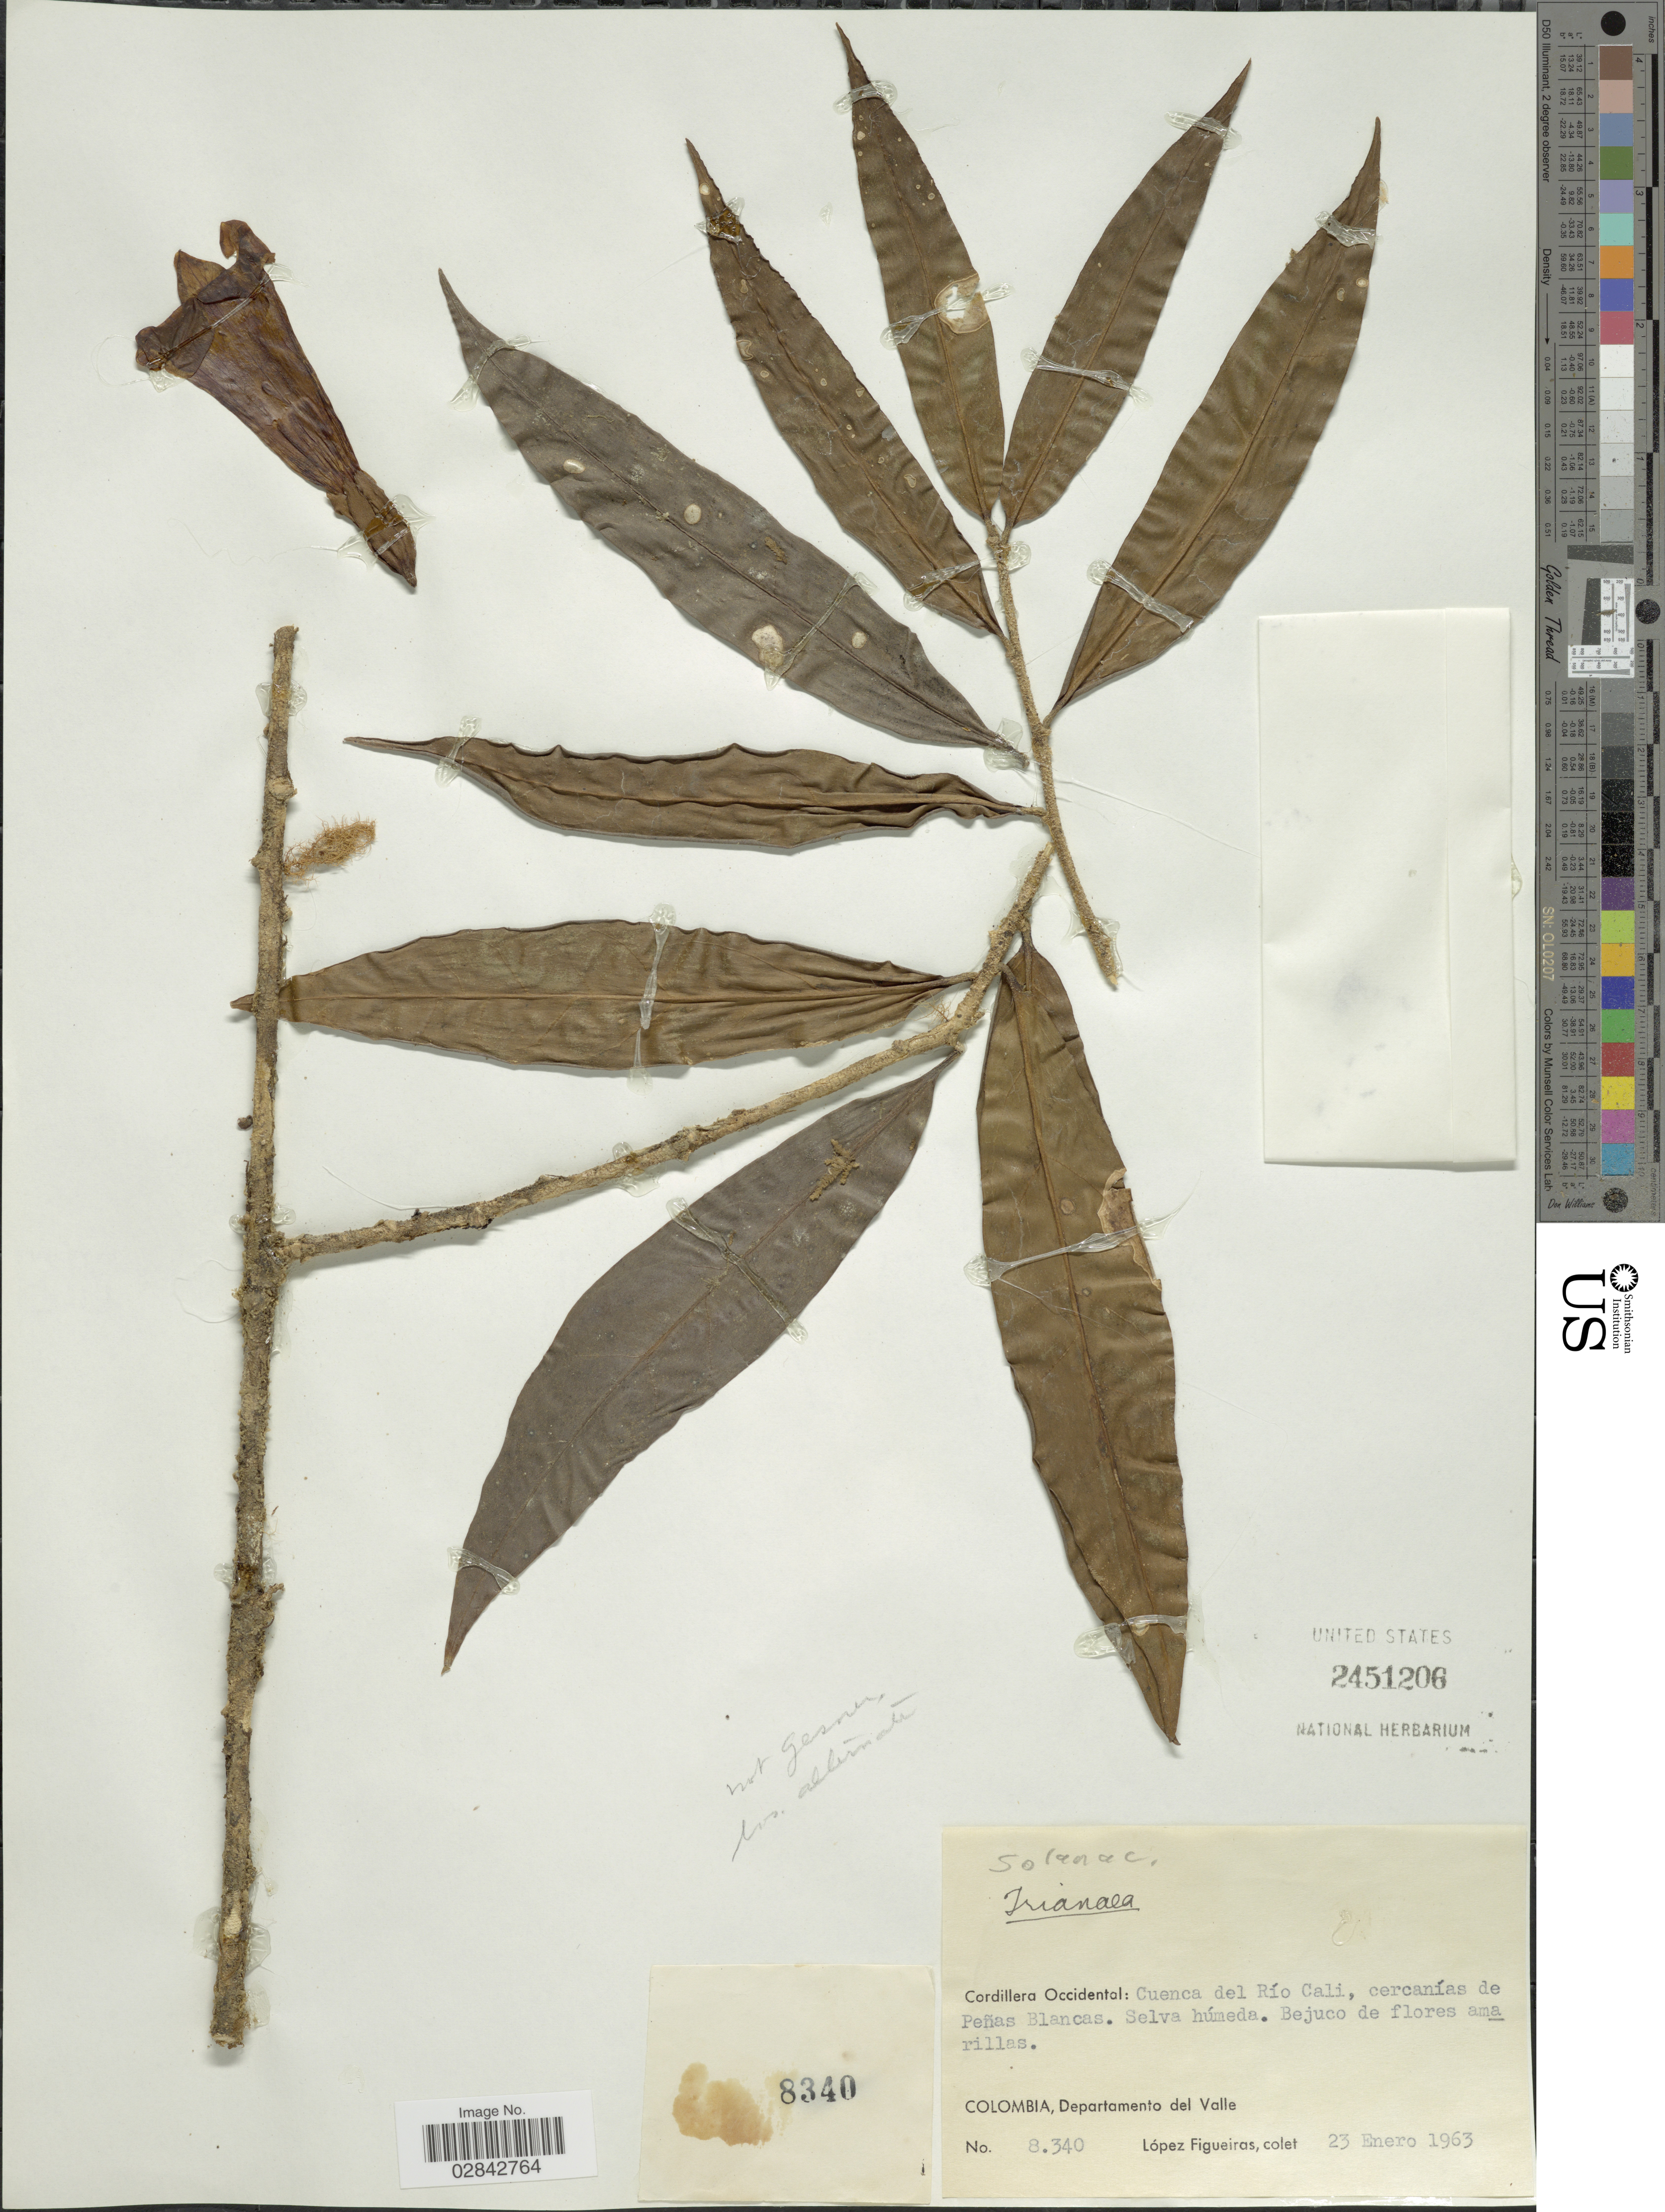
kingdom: Plantae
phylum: Tracheophyta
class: Magnoliopsida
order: Solanales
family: Solanaceae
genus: Trianaea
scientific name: Trianaea sp.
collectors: L. Figueiras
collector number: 8340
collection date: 1963-01-23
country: Colombia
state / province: Valle del Cauca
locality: Cordillera Occidental: Cuenca del Río Cali, cercanías de Peñas Blancas. Departamento del Valle.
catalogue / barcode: US 2451206